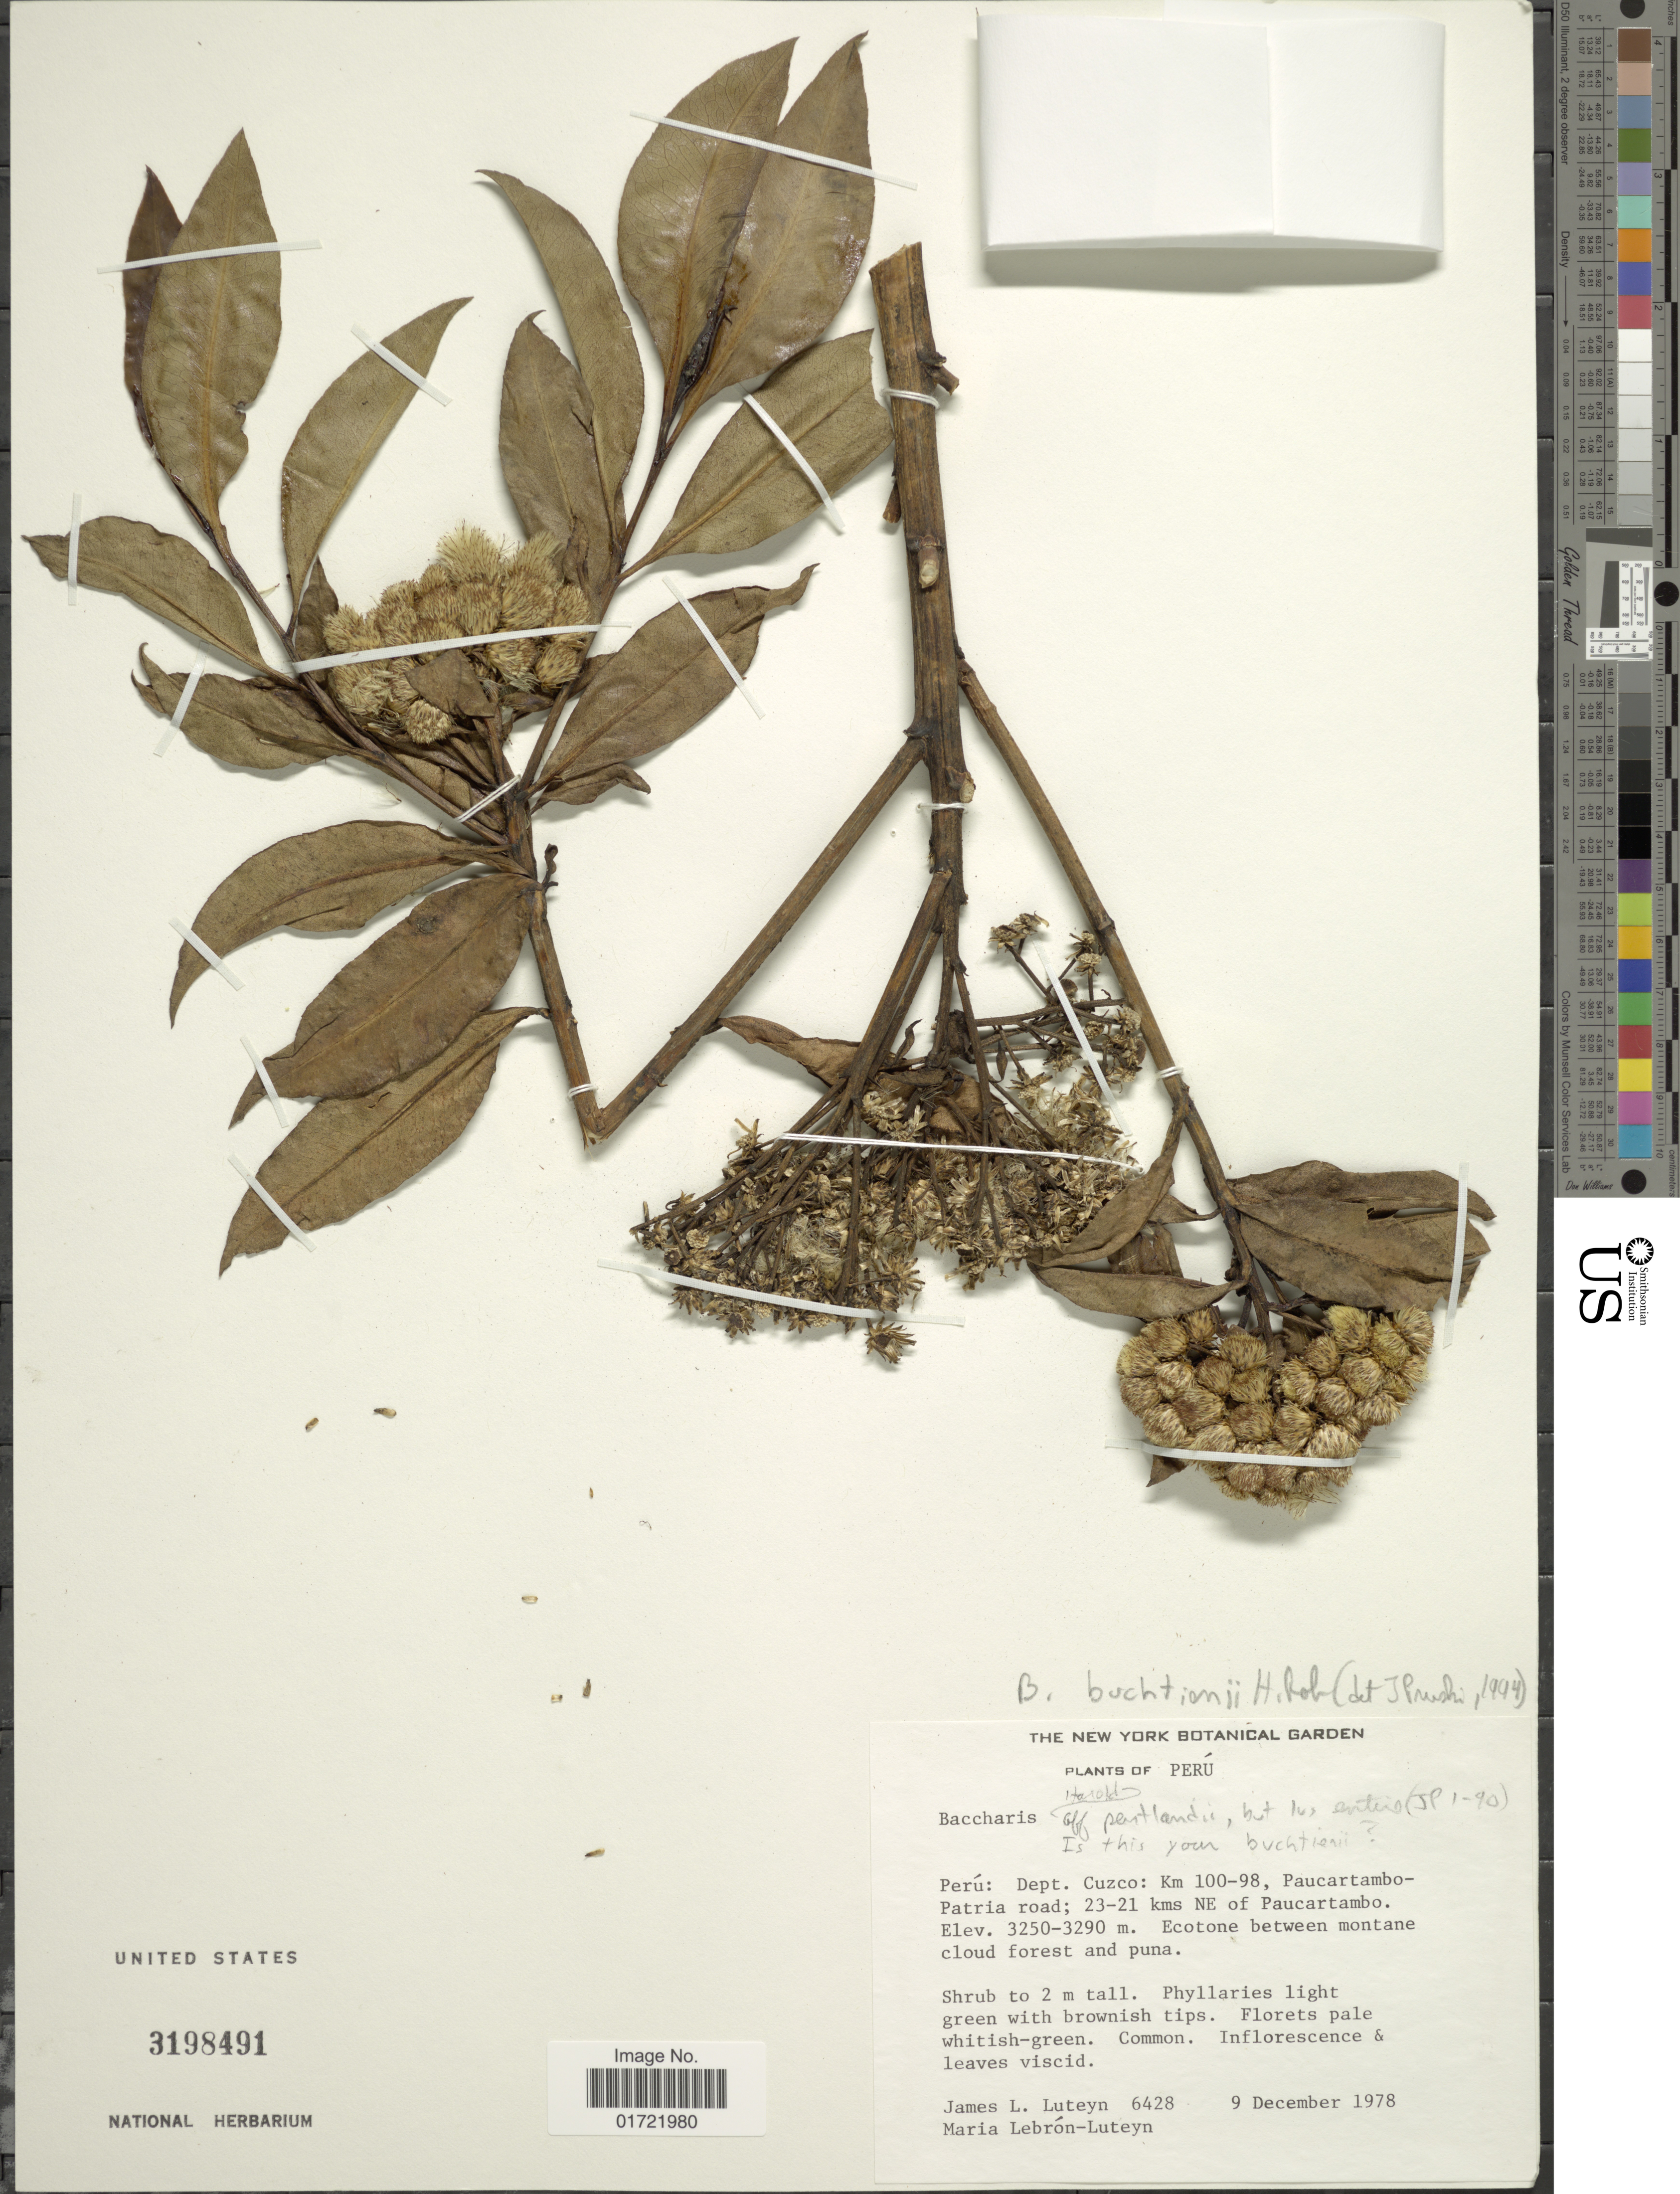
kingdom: Plantae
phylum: Tracheophyta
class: Magnoliopsida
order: Asterales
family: Asteraceae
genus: Baccharis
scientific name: Baccharis buchtienii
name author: H. Rob.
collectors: J. L. Luteyn & M. L. Lebrón-Luteyn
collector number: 6428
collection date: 1978-12-09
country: Peru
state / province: Cusco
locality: Km 100-98, Paucartambo-Patria road; 23-21 kms NE of Paucartambo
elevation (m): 3250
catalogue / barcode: US 2941117